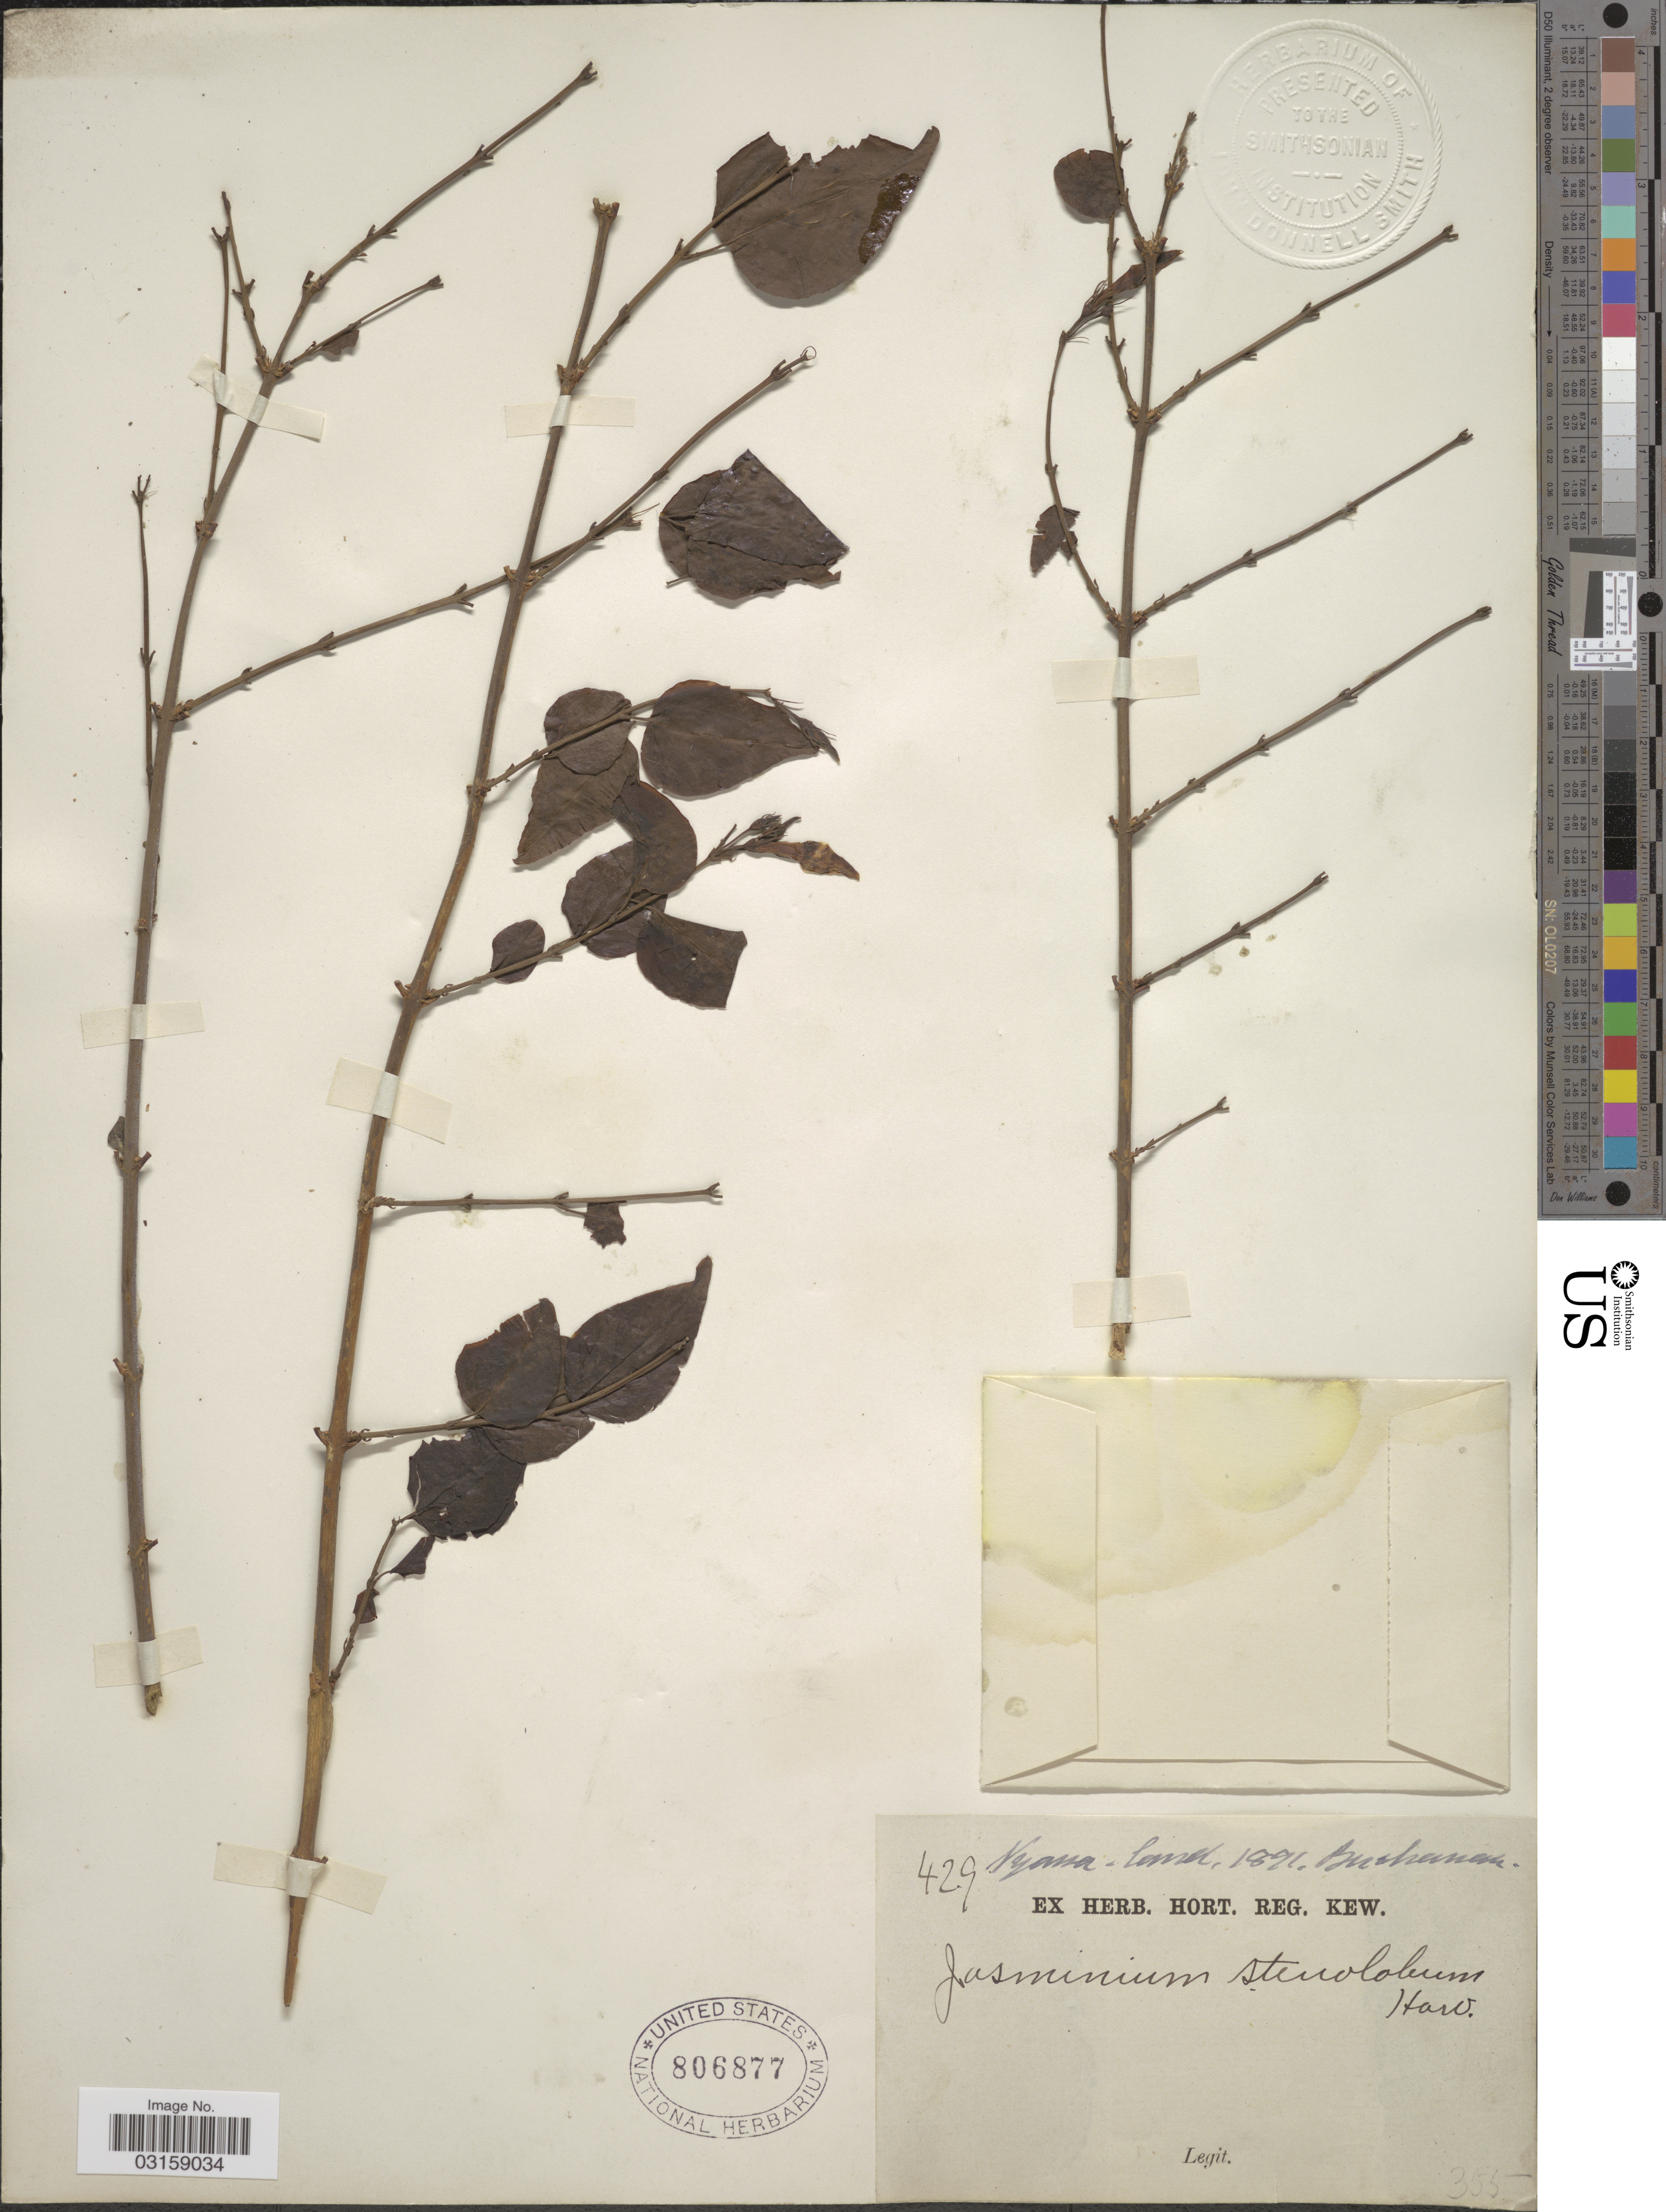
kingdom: Plantae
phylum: Tracheophyta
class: Magnoliopsida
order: Lamiales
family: Oleaceae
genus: Jasminum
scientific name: Jasminum stenolobum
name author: Rolfe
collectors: -. Buchanan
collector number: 429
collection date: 1891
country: Malawi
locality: Nyassa-land.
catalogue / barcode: US 806877